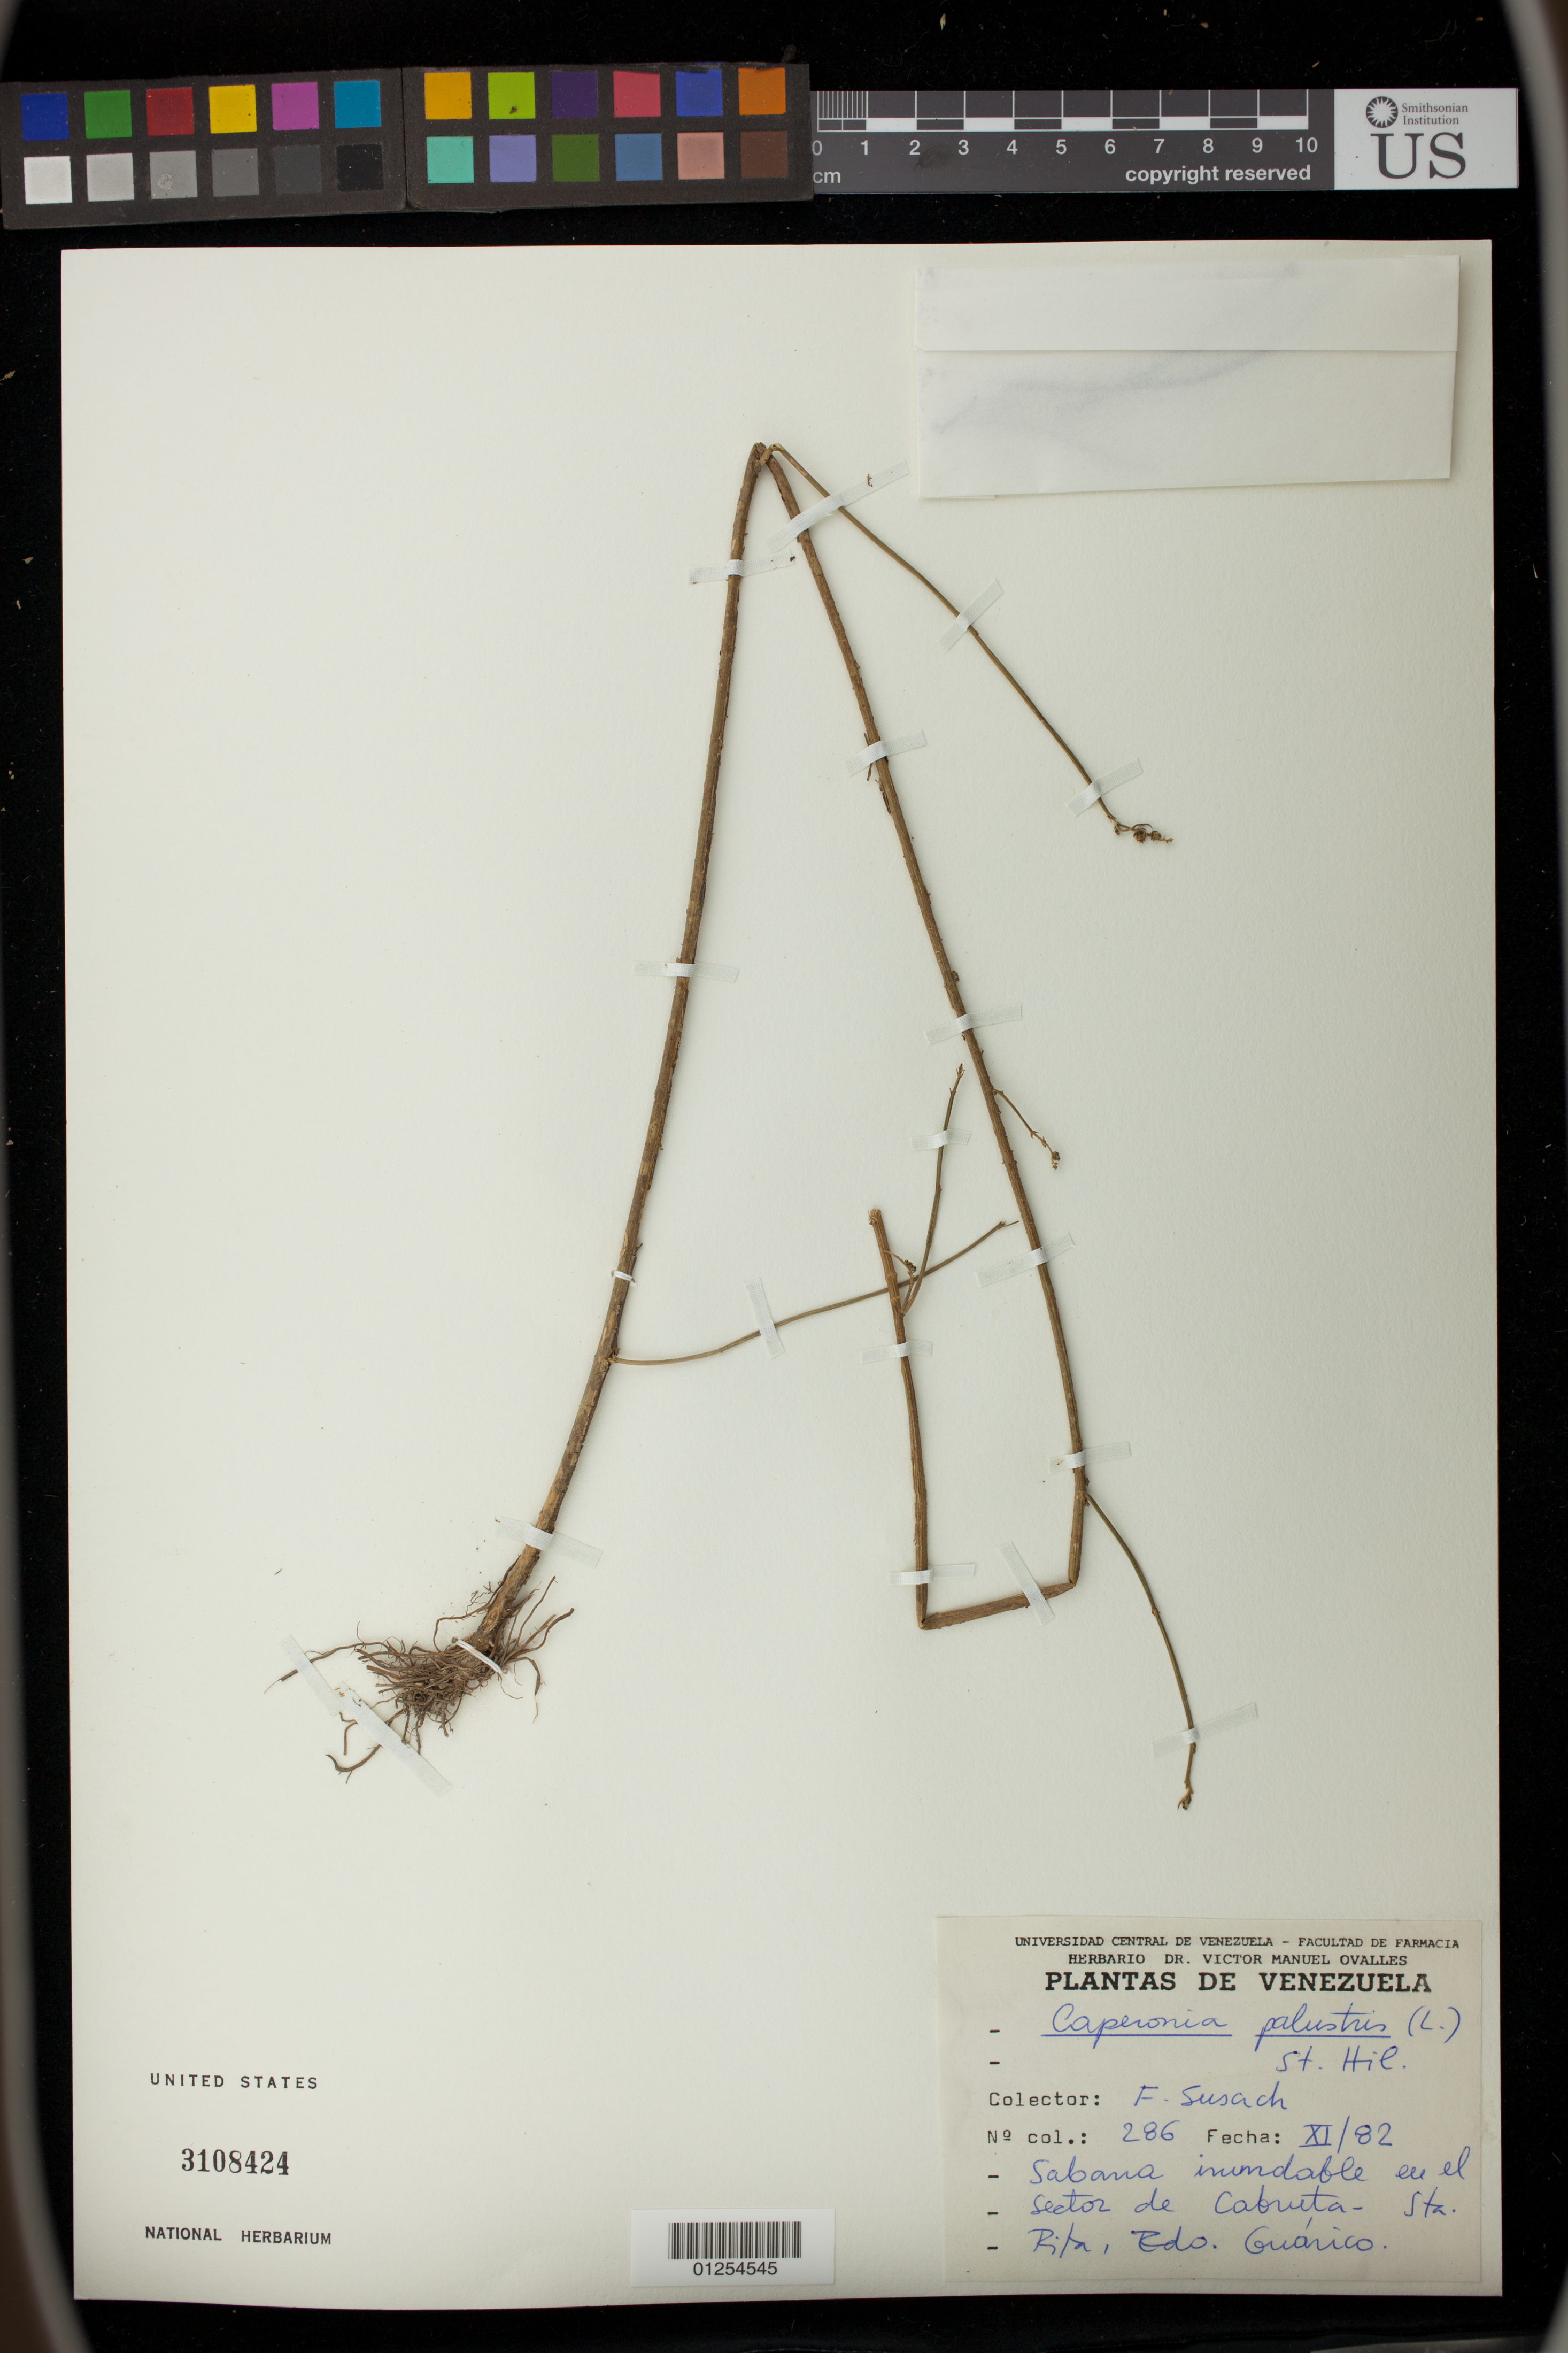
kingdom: Plantae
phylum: Tracheophyta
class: Magnoliopsida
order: Malpighiales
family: Euphorbiaceae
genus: Caperonia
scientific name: Caperonia palustris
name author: (L.) A. St.-Hil.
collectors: F. Susach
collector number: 286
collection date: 1982-11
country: Venezuela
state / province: Guárico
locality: Sabana inundoble en el sector de Cabruta - Sta. Rita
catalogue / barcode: US 3108424